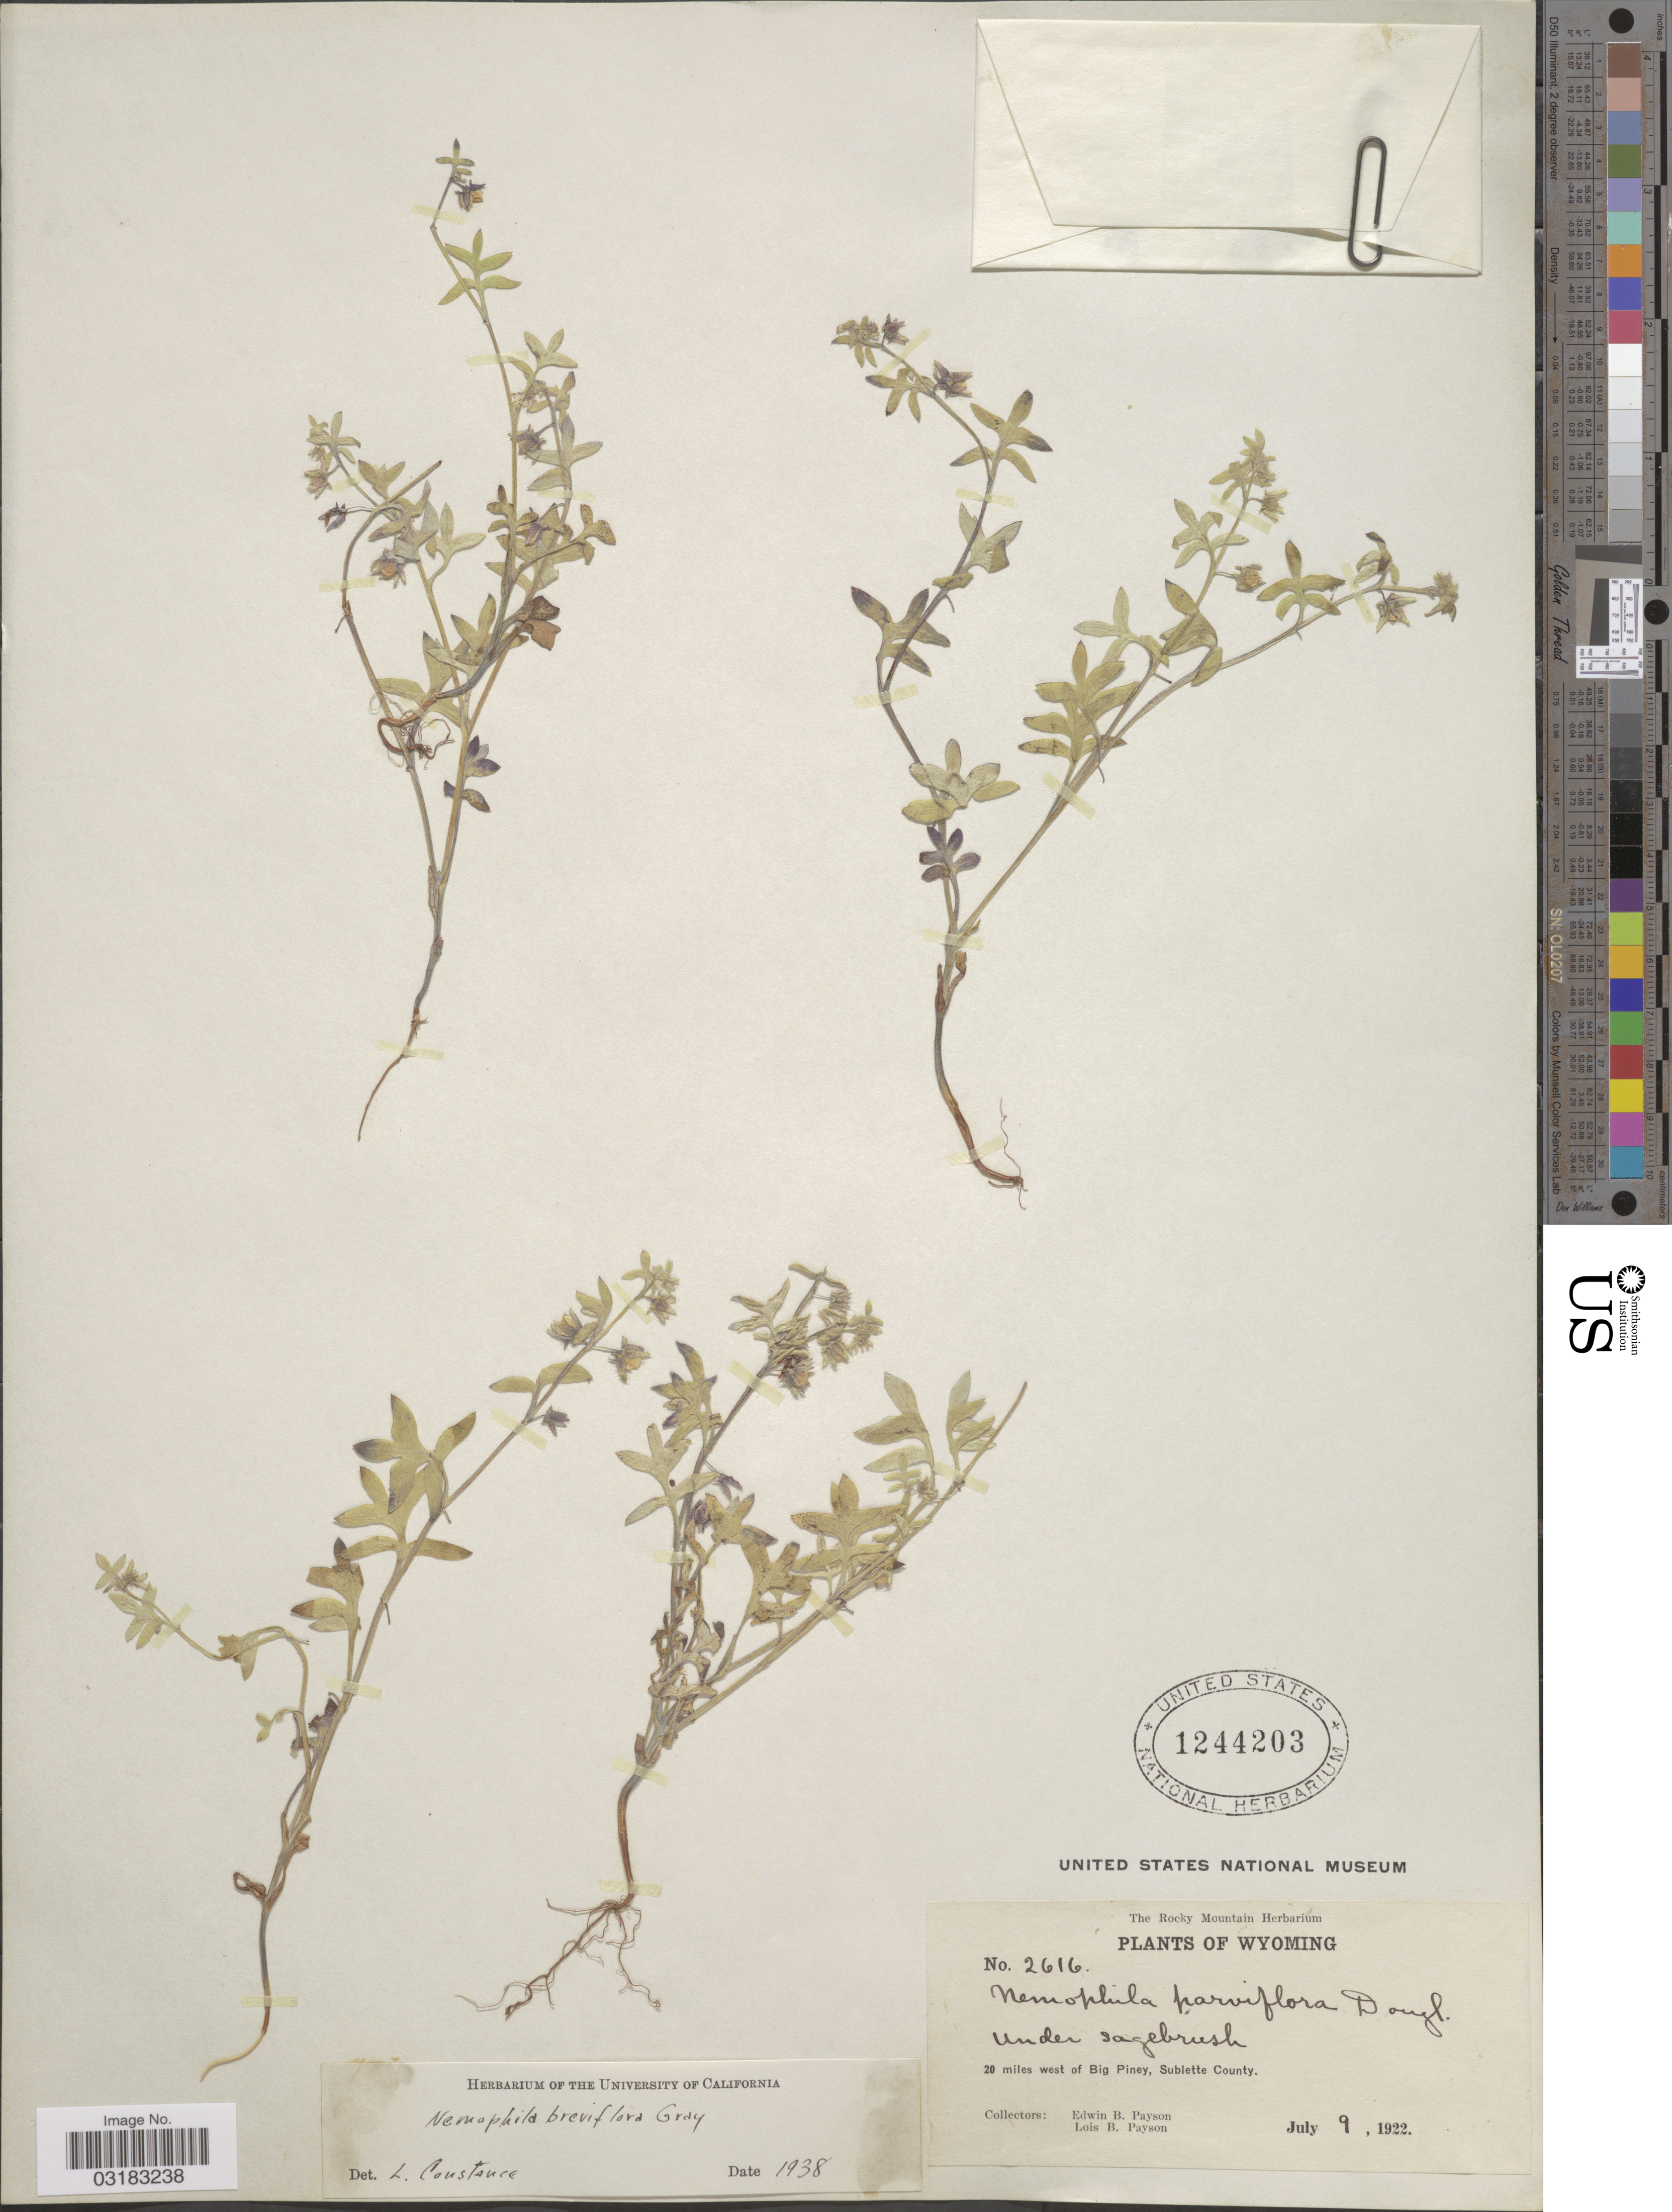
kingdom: Plantae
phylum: Tracheophyta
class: Magnoliopsida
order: Boraginales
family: Hydrophyllaceae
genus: Nemophila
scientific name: Nemophila breviflora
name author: A. Gray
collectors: E. B. Payson & L. Payson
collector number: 2616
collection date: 1922-07-09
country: United States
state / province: Wyoming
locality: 20 miles west of Big Piney, Sublette County.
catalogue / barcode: US 1244203